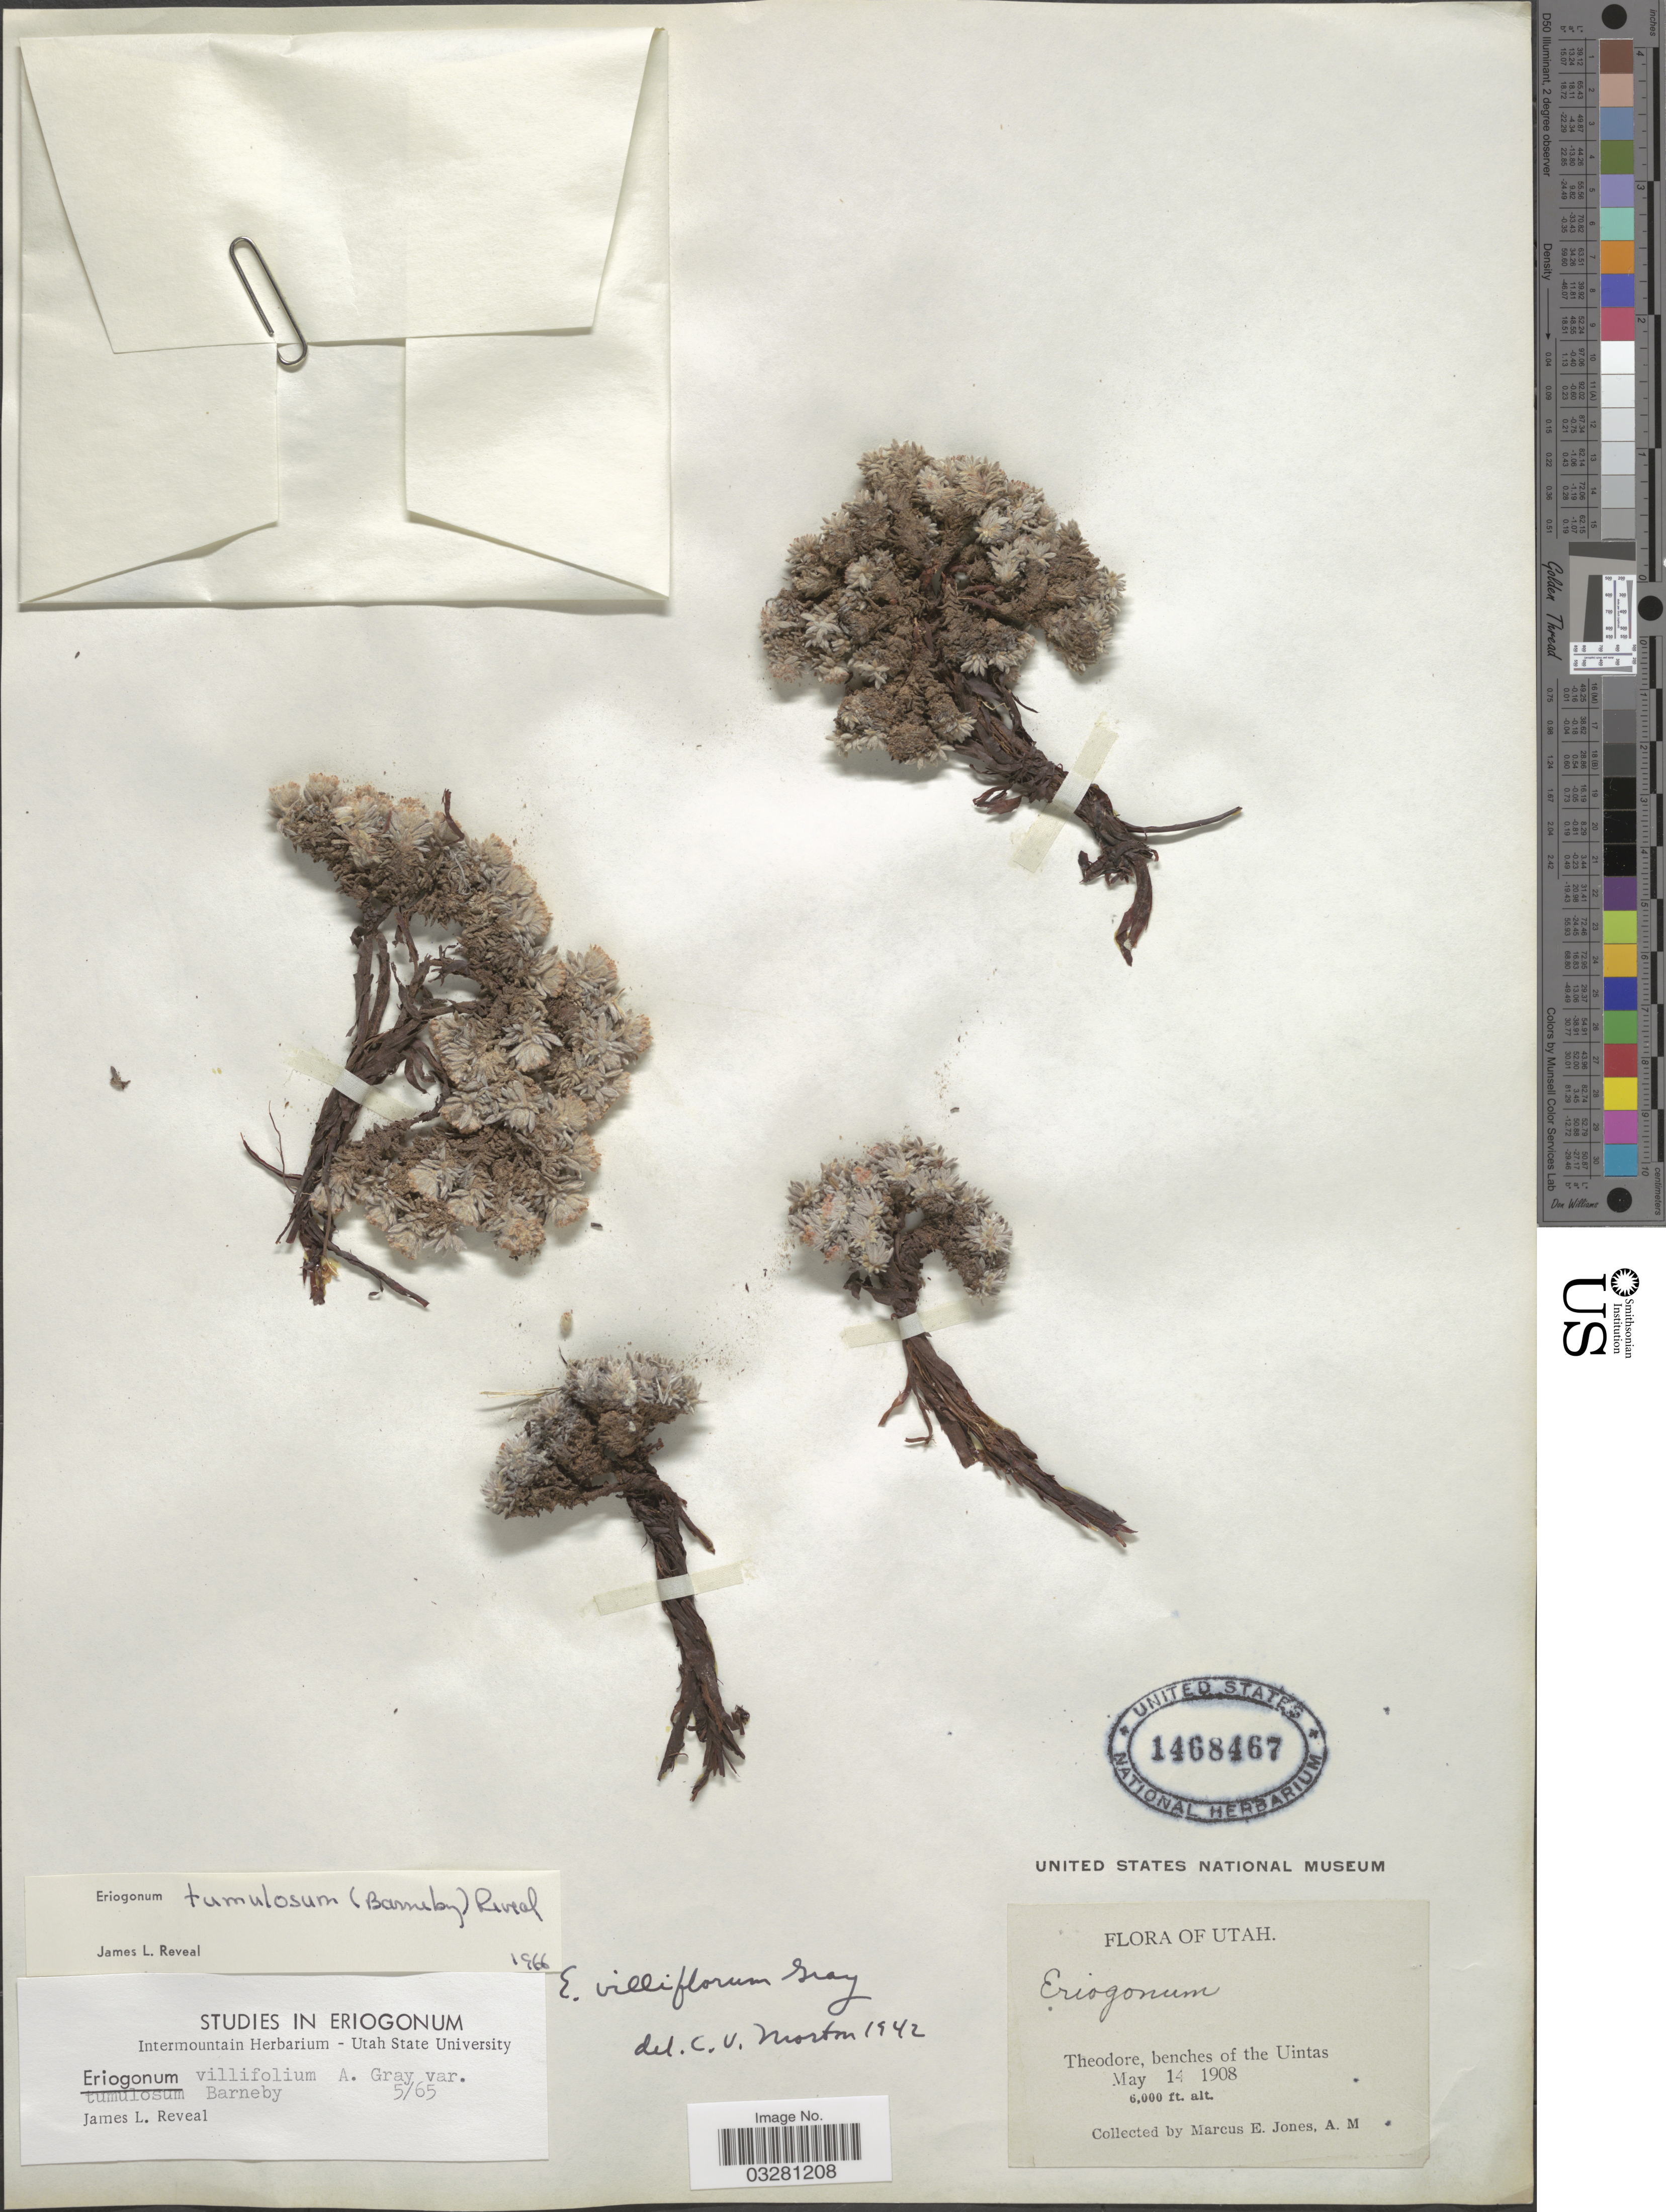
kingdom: Plantae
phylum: Tracheophyta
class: Magnoliopsida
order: Caryophyllales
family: Polygonaceae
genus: Eriogonum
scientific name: Eriogonum tumulosum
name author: (Barneby) Reveal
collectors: M. E. Jones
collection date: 1908-05-14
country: United States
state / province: Utah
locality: Theodore, benches of the Uintas.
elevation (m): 1829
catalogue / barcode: US 1468467